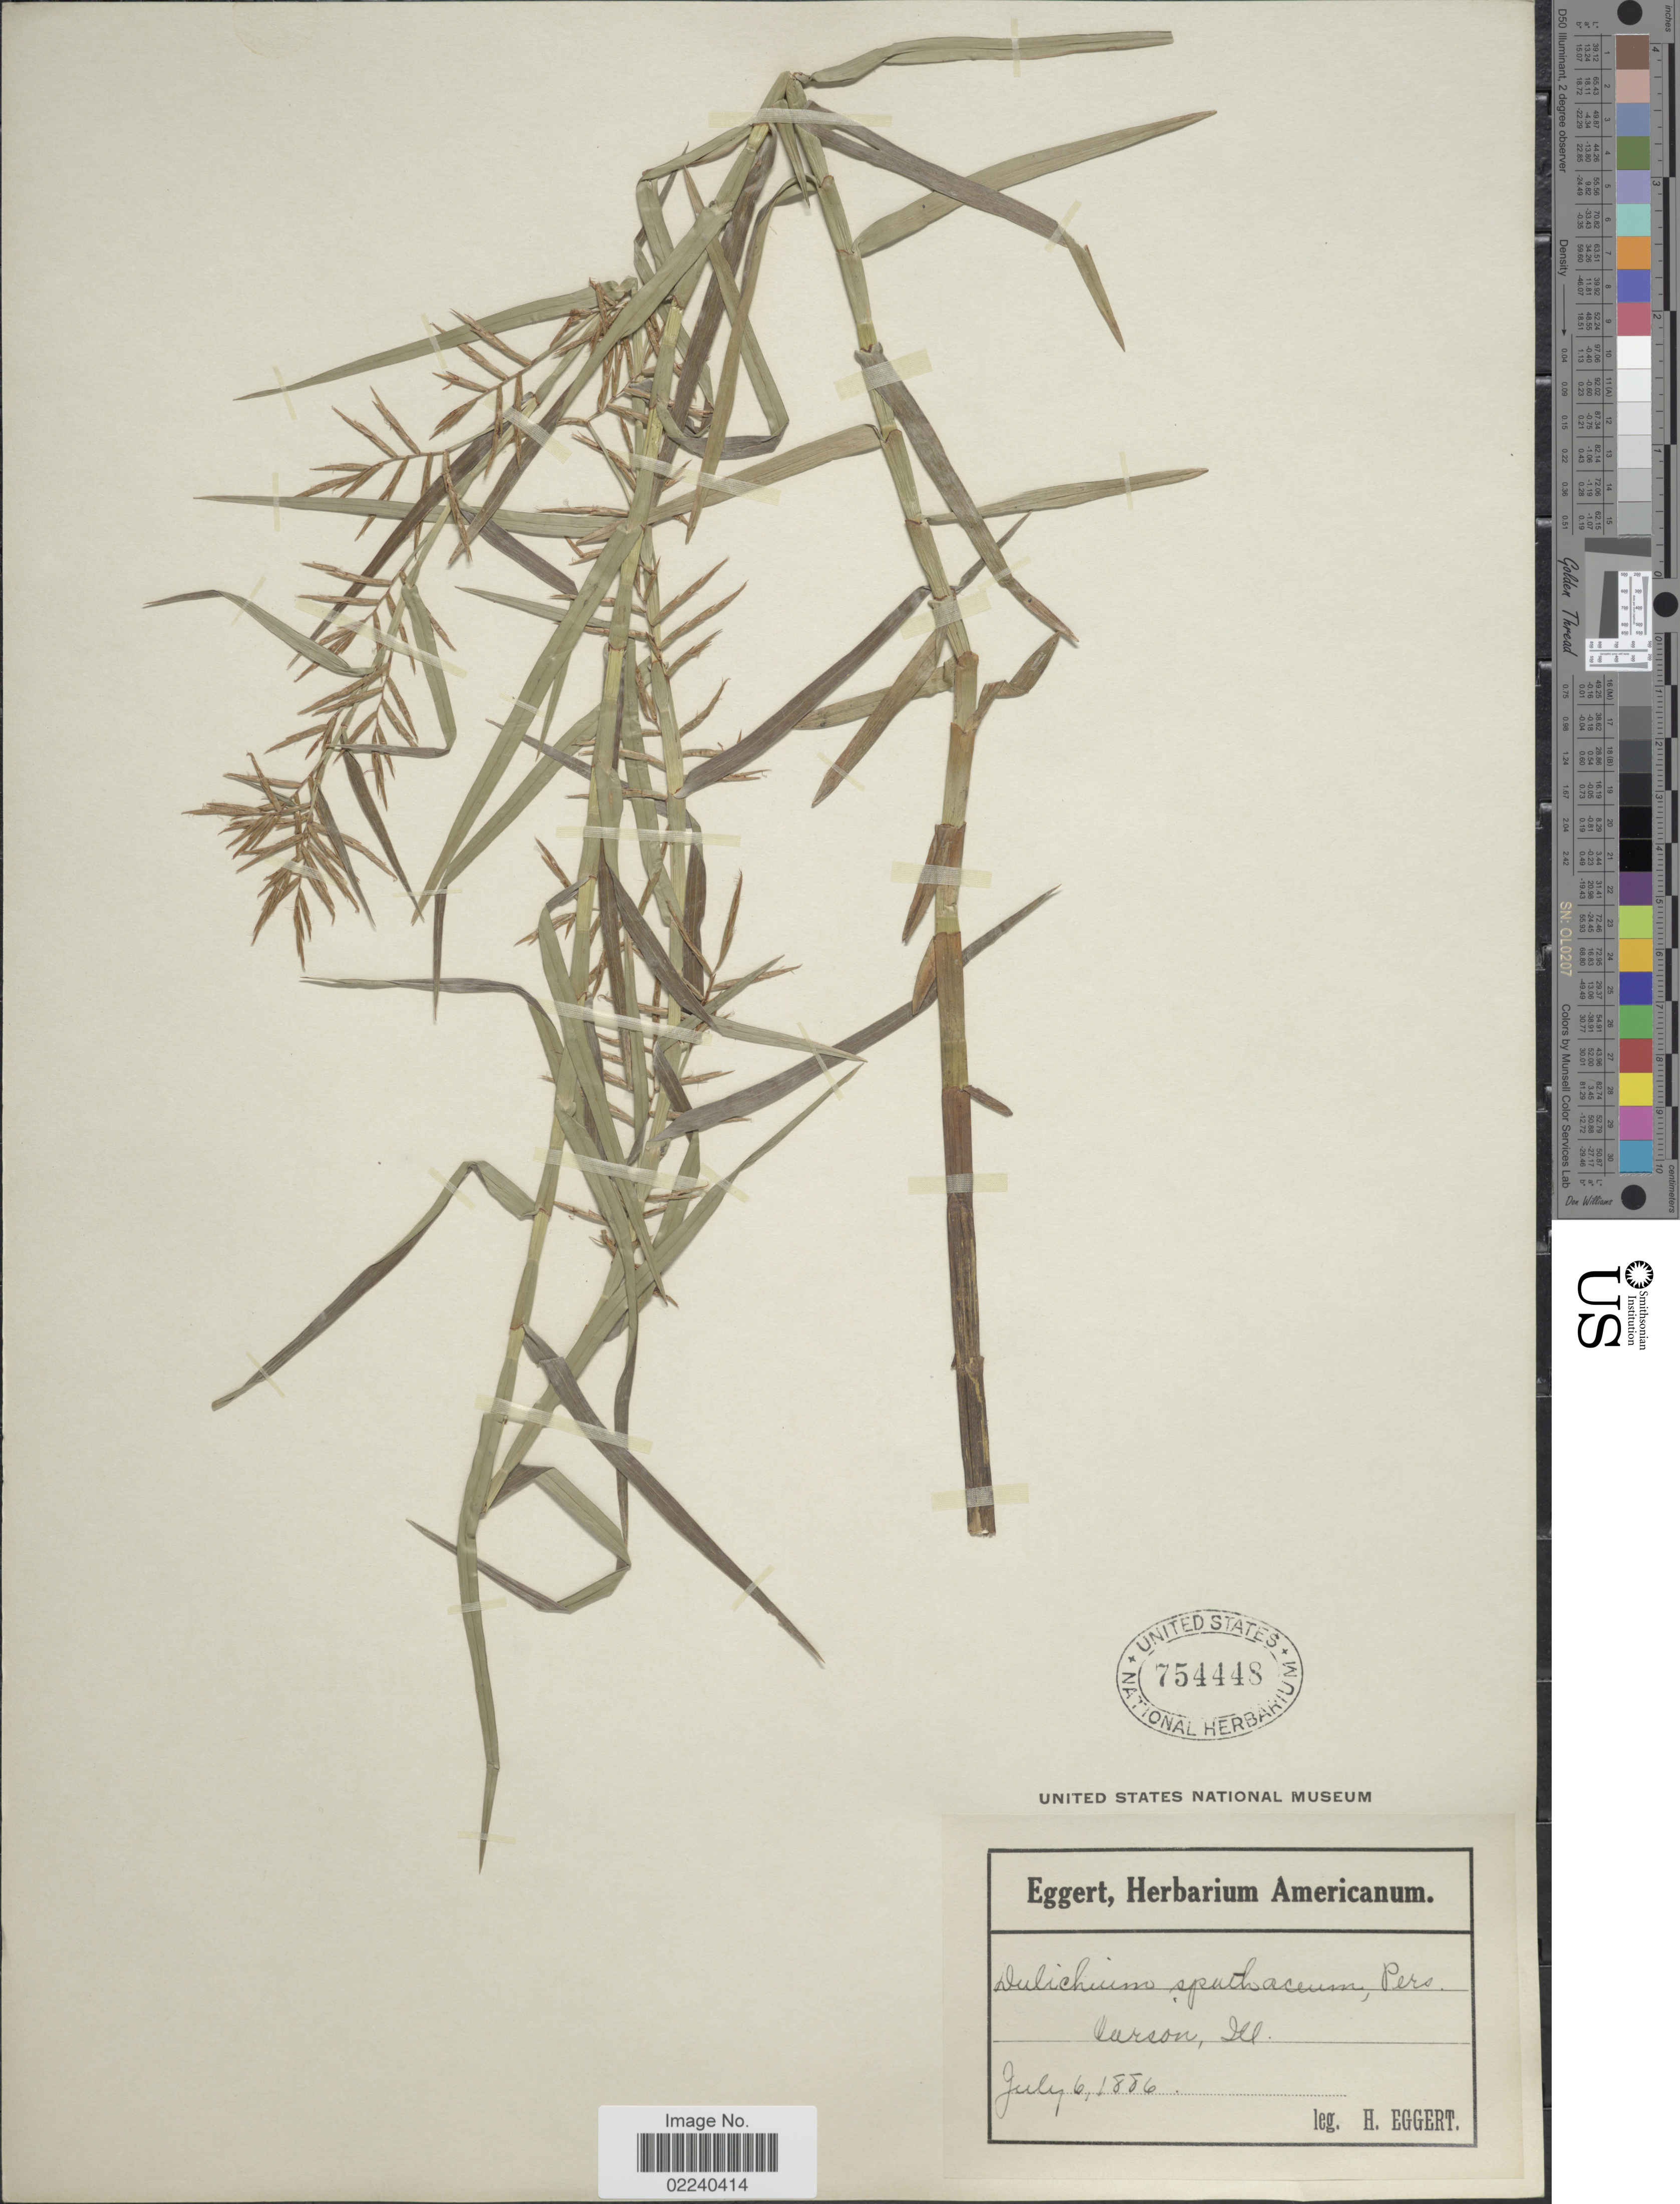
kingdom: Plantae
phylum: Tracheophyta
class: Liliopsida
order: Poales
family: Cyperaceae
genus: Dulichium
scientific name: Dulichium arundinaceum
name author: (L.) Britton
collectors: H. Eggert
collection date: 1886-07-06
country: United States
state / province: Illinois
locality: Carson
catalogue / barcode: US 754448